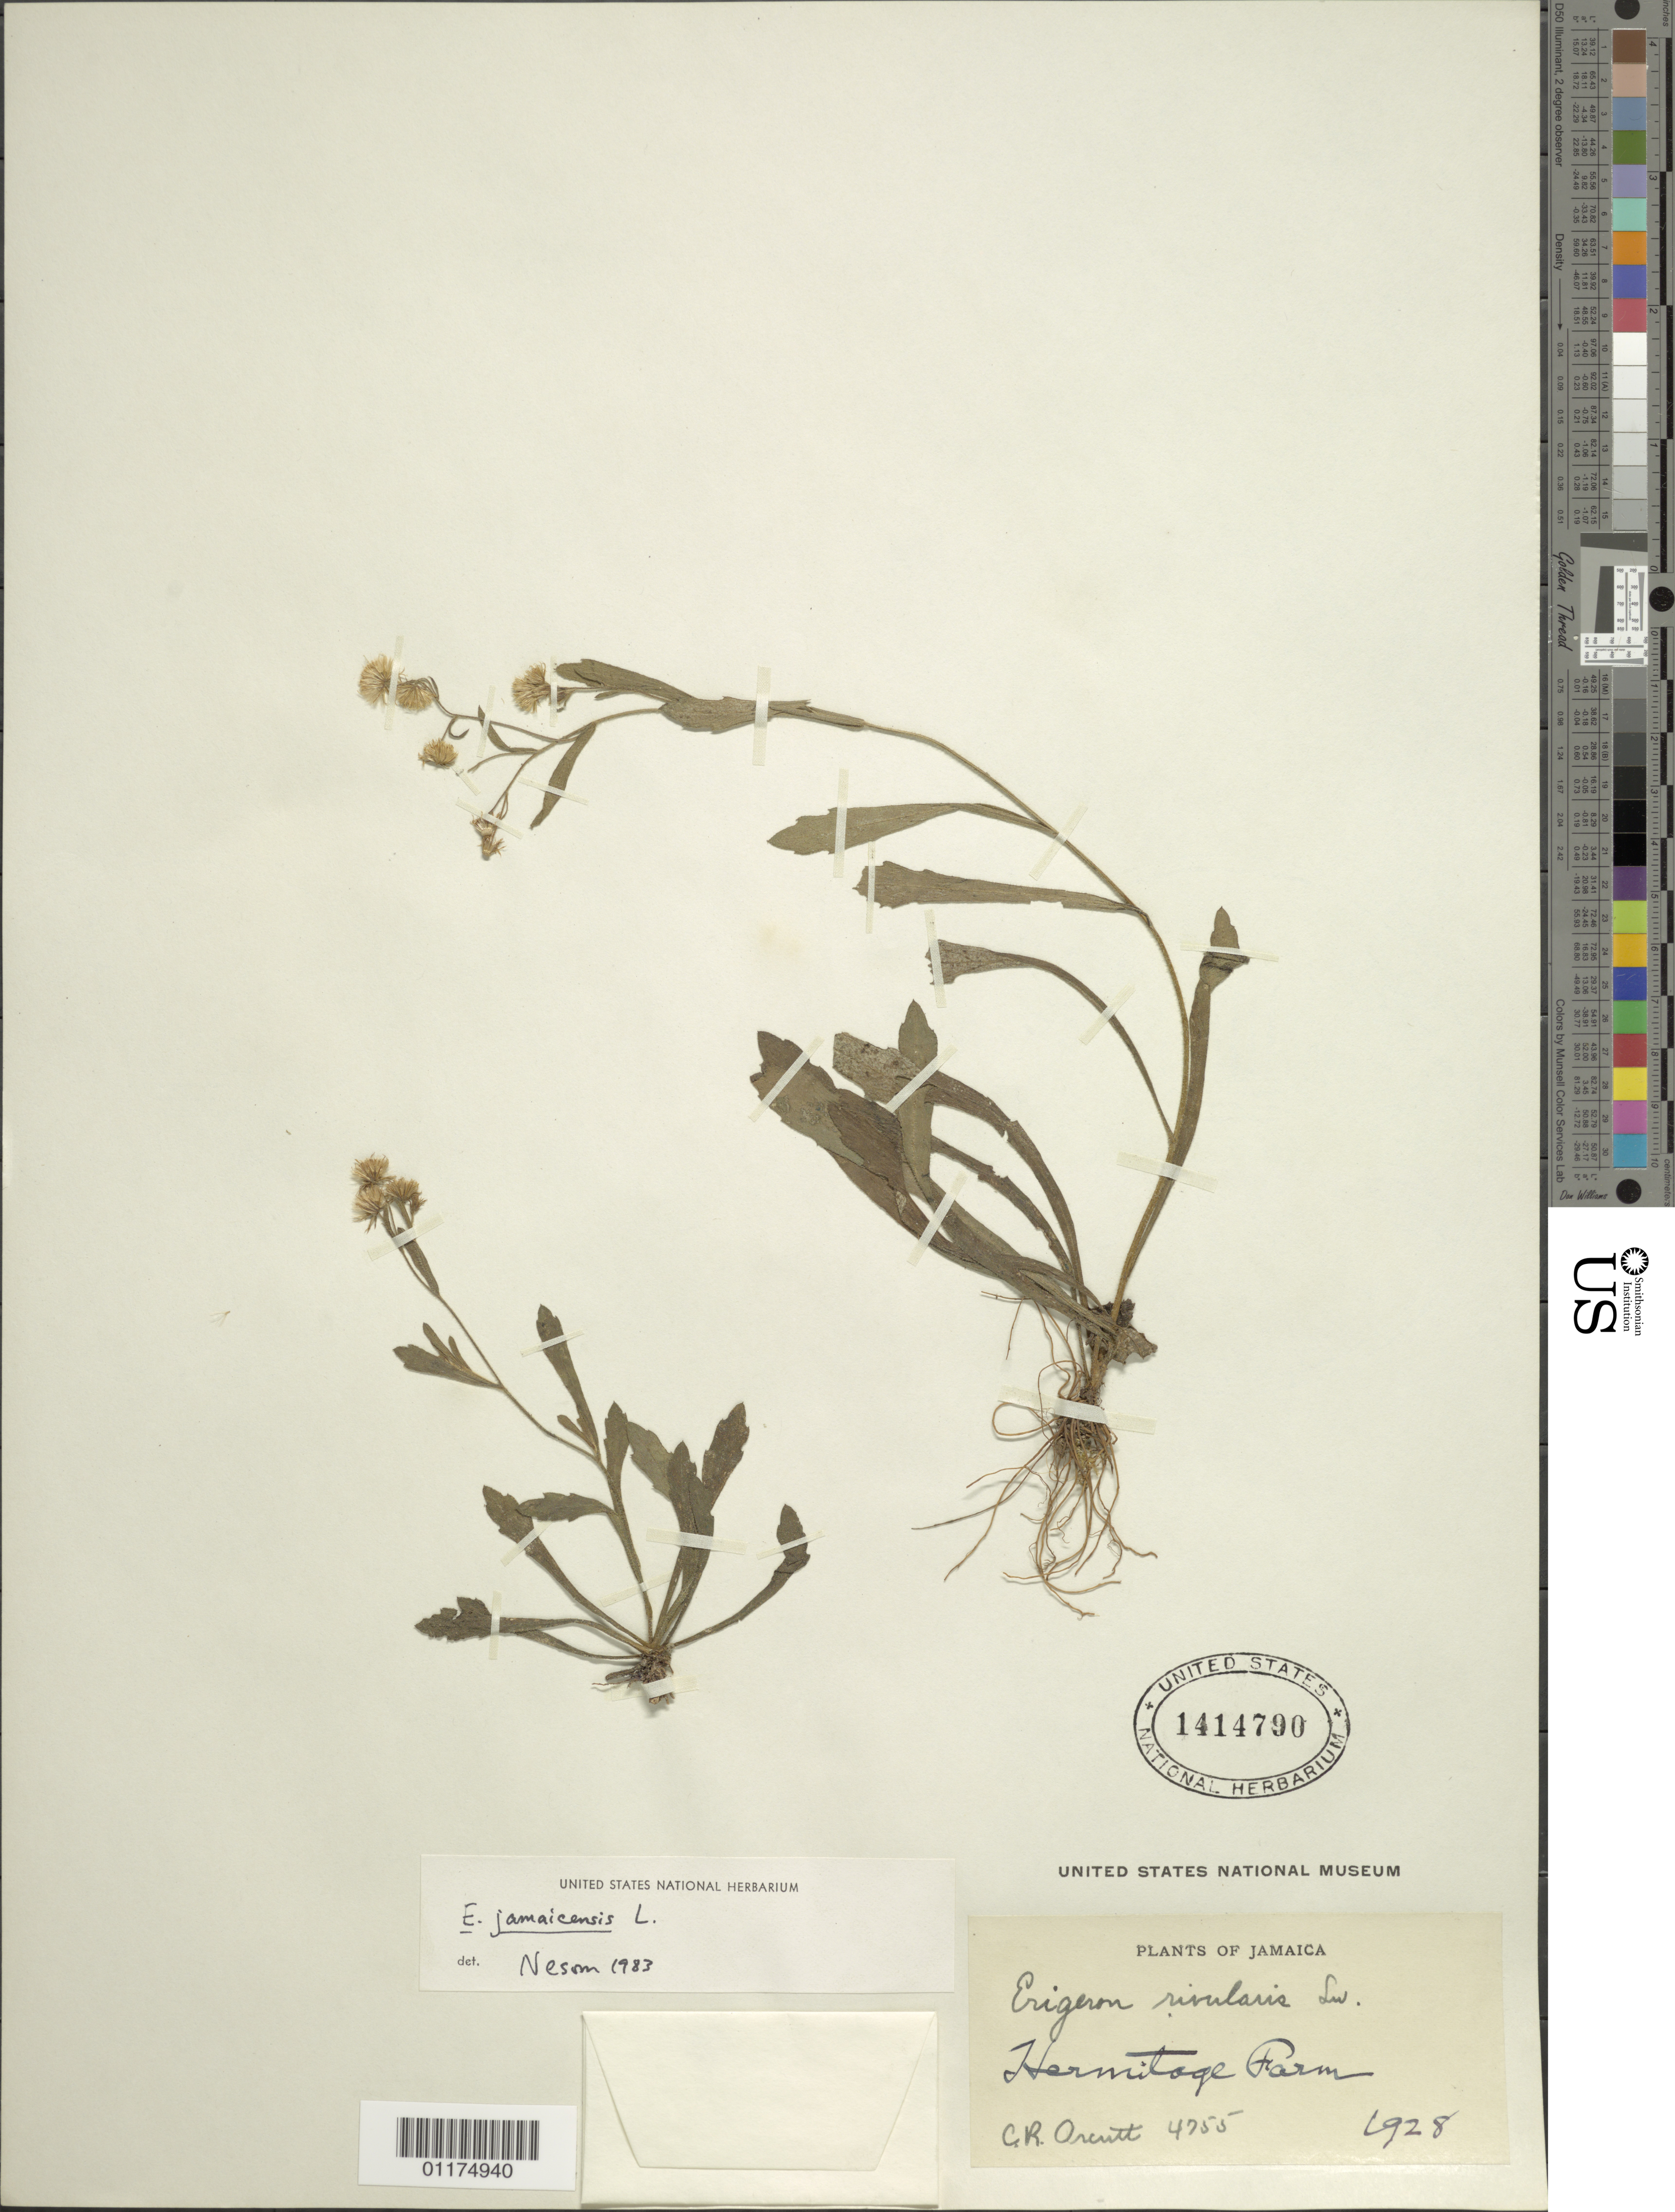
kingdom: Plantae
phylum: Tracheophyta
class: Magnoliopsida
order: Asterales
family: Asteraceae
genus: Erigeron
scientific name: Erigeron jamaicensis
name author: L.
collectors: C. R. Orcutt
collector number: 4755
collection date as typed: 1928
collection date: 1928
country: Jamaica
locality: Hermitage Farm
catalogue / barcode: US 1414790